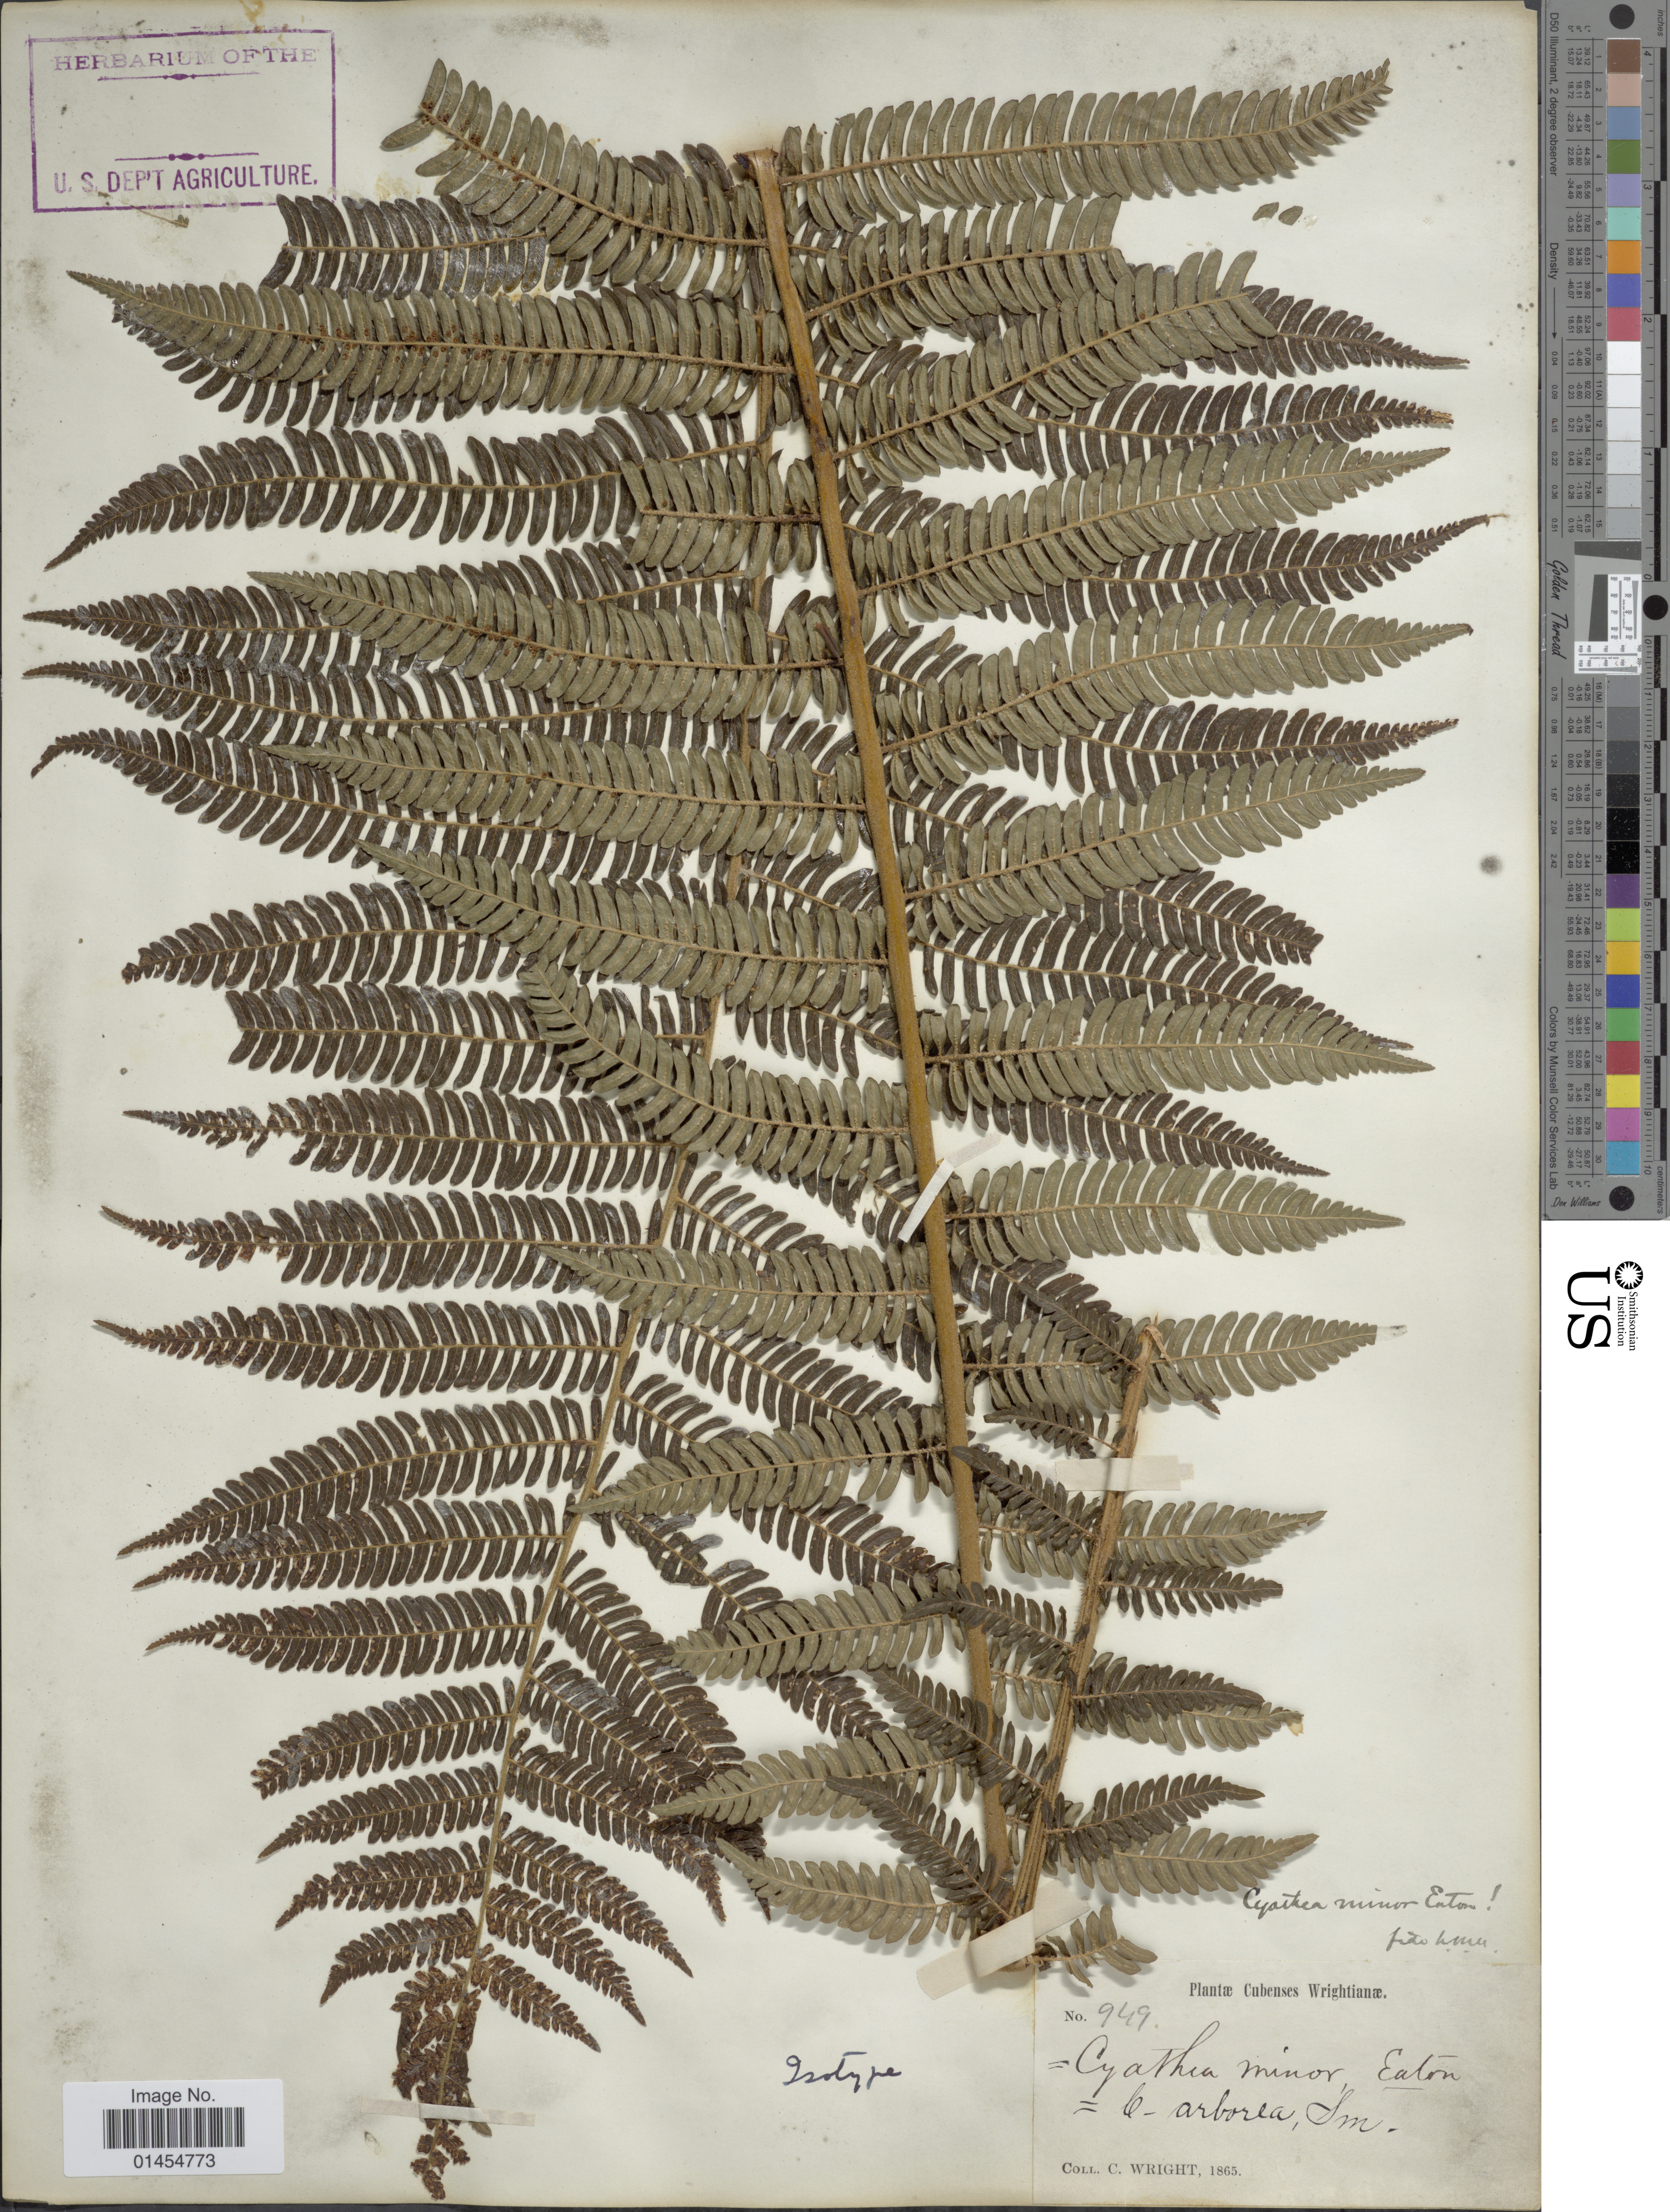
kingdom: Plantae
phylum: Tracheophyta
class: Polypodiopsida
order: Cyatheales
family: Cyatheaceae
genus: Alsophila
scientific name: Alsophila minor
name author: (D.C. Eaton) R.M. Tryon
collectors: C. Wright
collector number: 949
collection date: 1865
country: Cuba